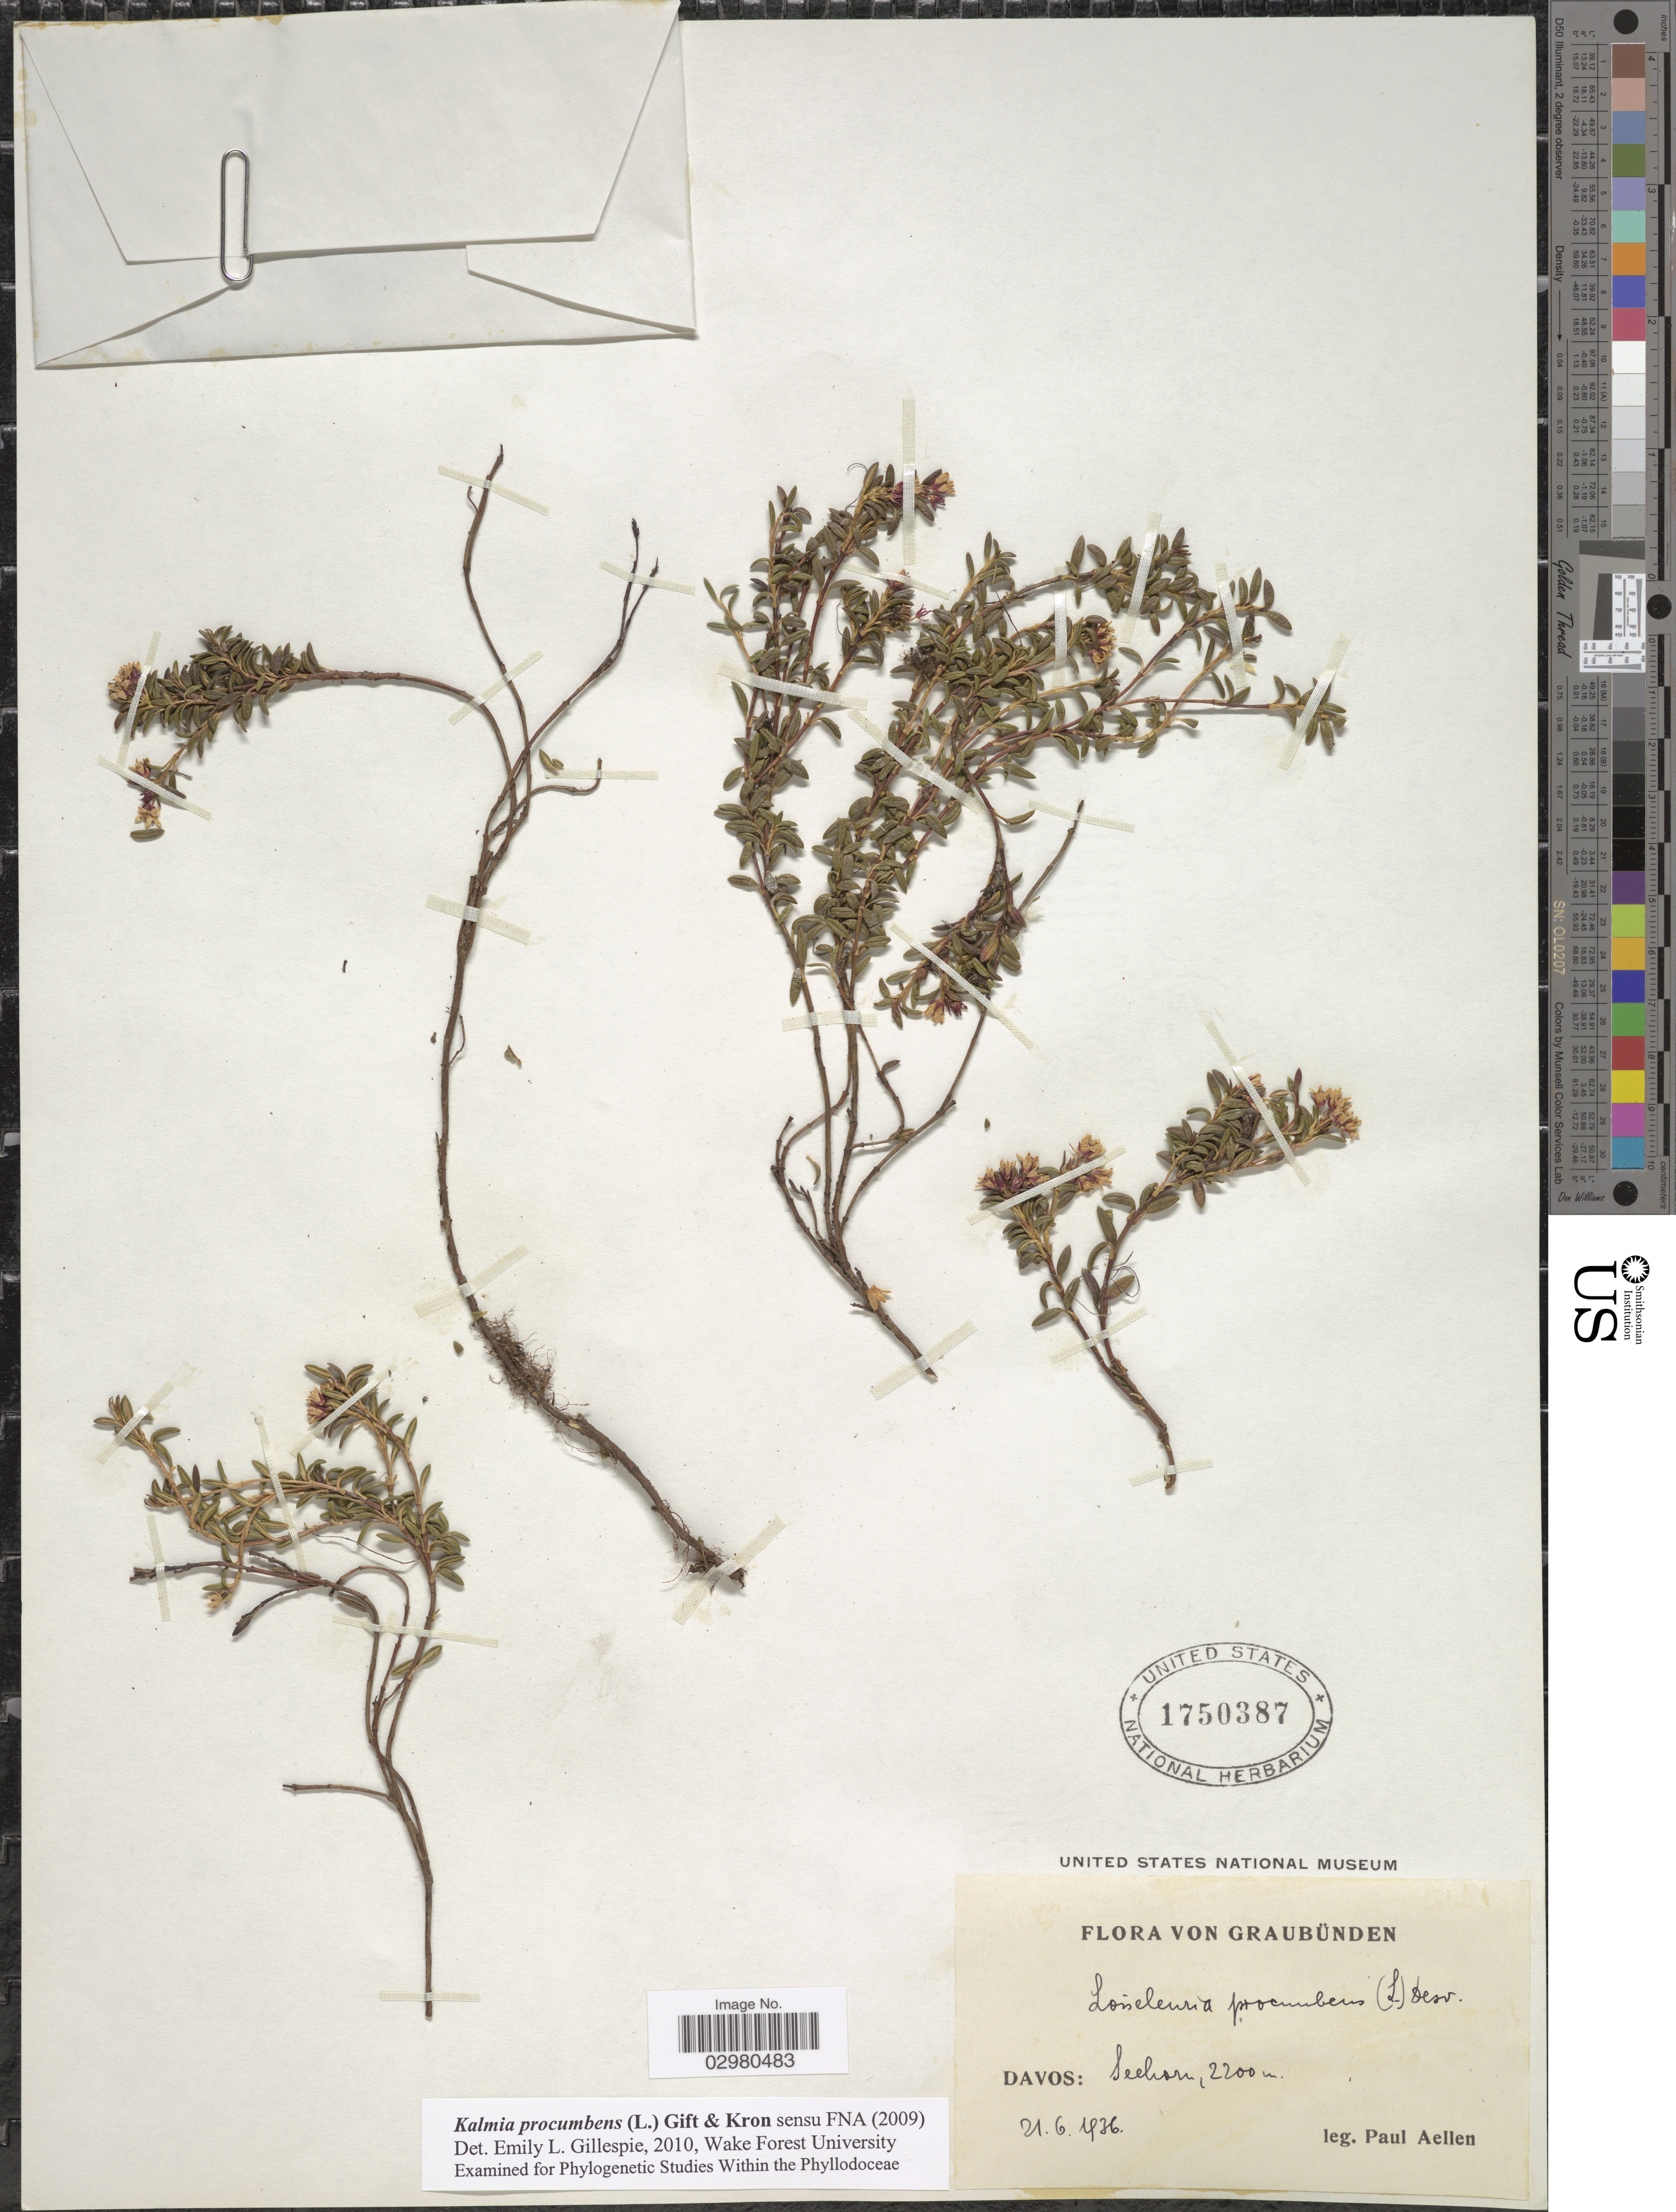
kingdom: Plantae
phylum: Tracheophyta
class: Magnoliopsida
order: Ericales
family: Ericaceae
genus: Loiseleuria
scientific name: Loiseleuria procumbens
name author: (L.) Desv.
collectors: P. Aellen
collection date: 1936-06-21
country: Switzerland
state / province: Graubunden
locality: Davos: Seehorn.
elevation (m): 2200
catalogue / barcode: US 1750387